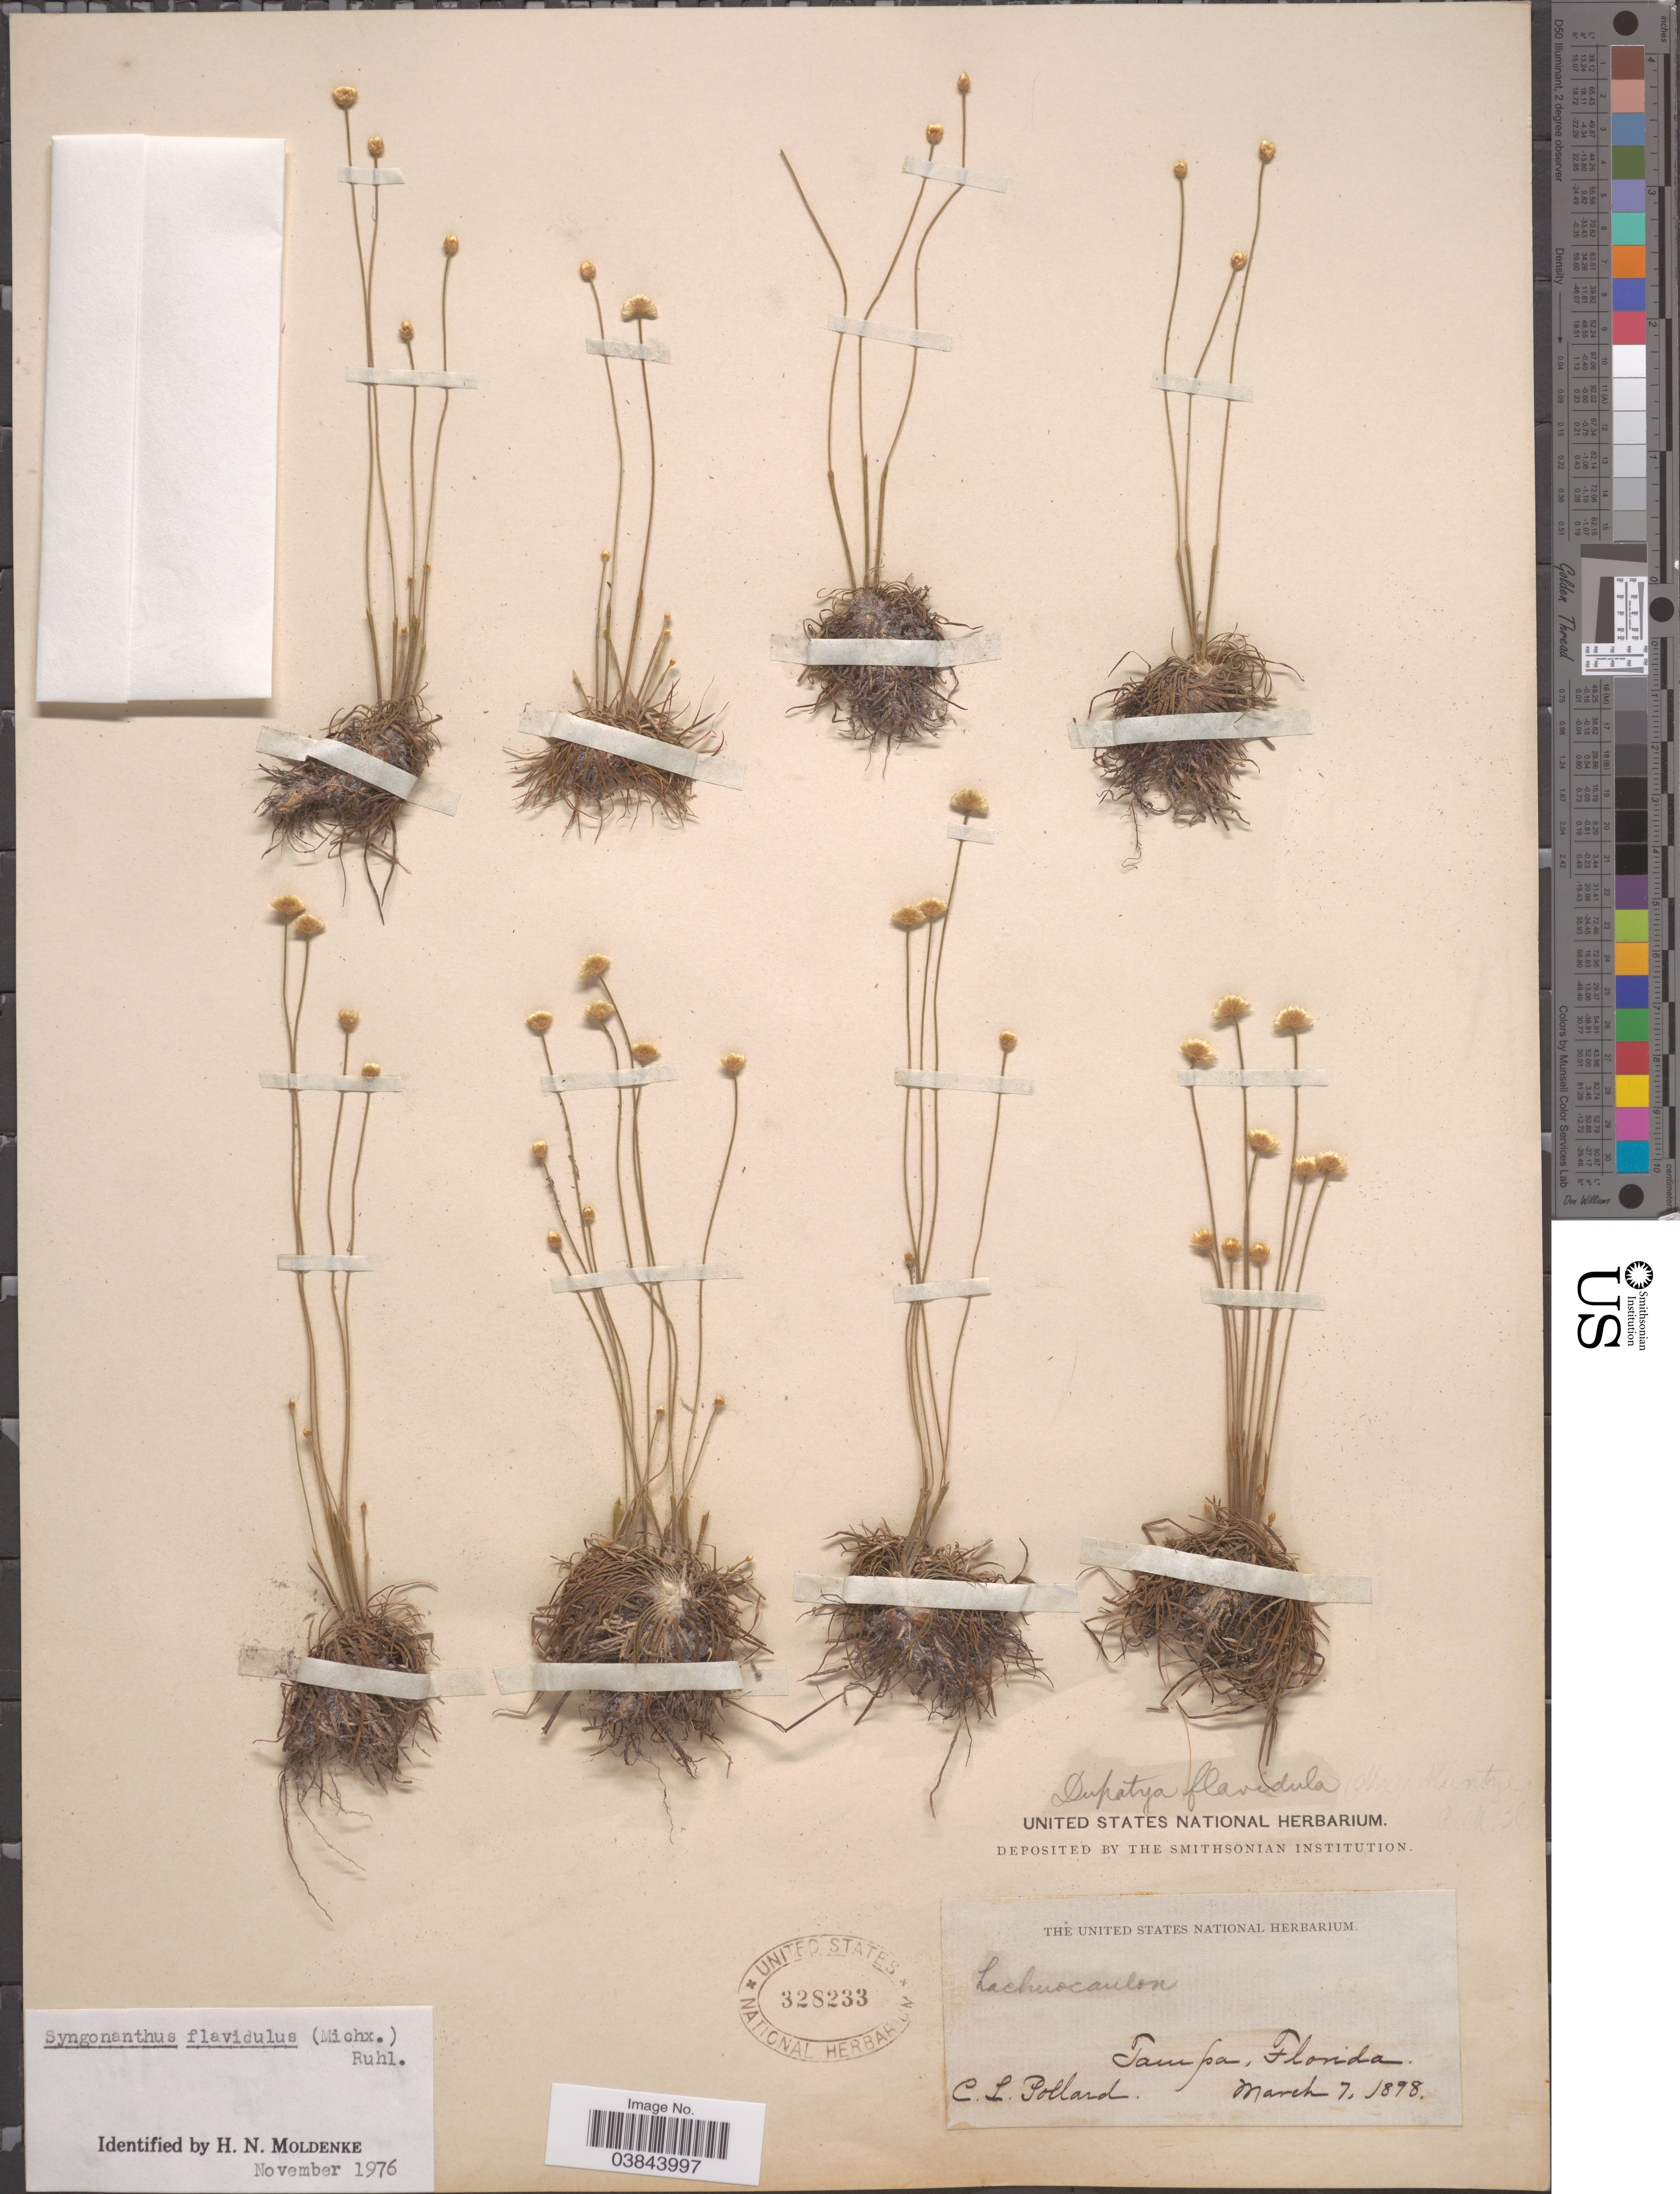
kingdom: Plantae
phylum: Tracheophyta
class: Liliopsida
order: Poales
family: Eriocaulaceae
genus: Syngonanthus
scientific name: Syngonanthus flavidulus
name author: (Michx.) Ruhland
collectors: C. L. Pollard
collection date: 1898-03-07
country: United States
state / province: Florida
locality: Tampa.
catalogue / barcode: US 328233